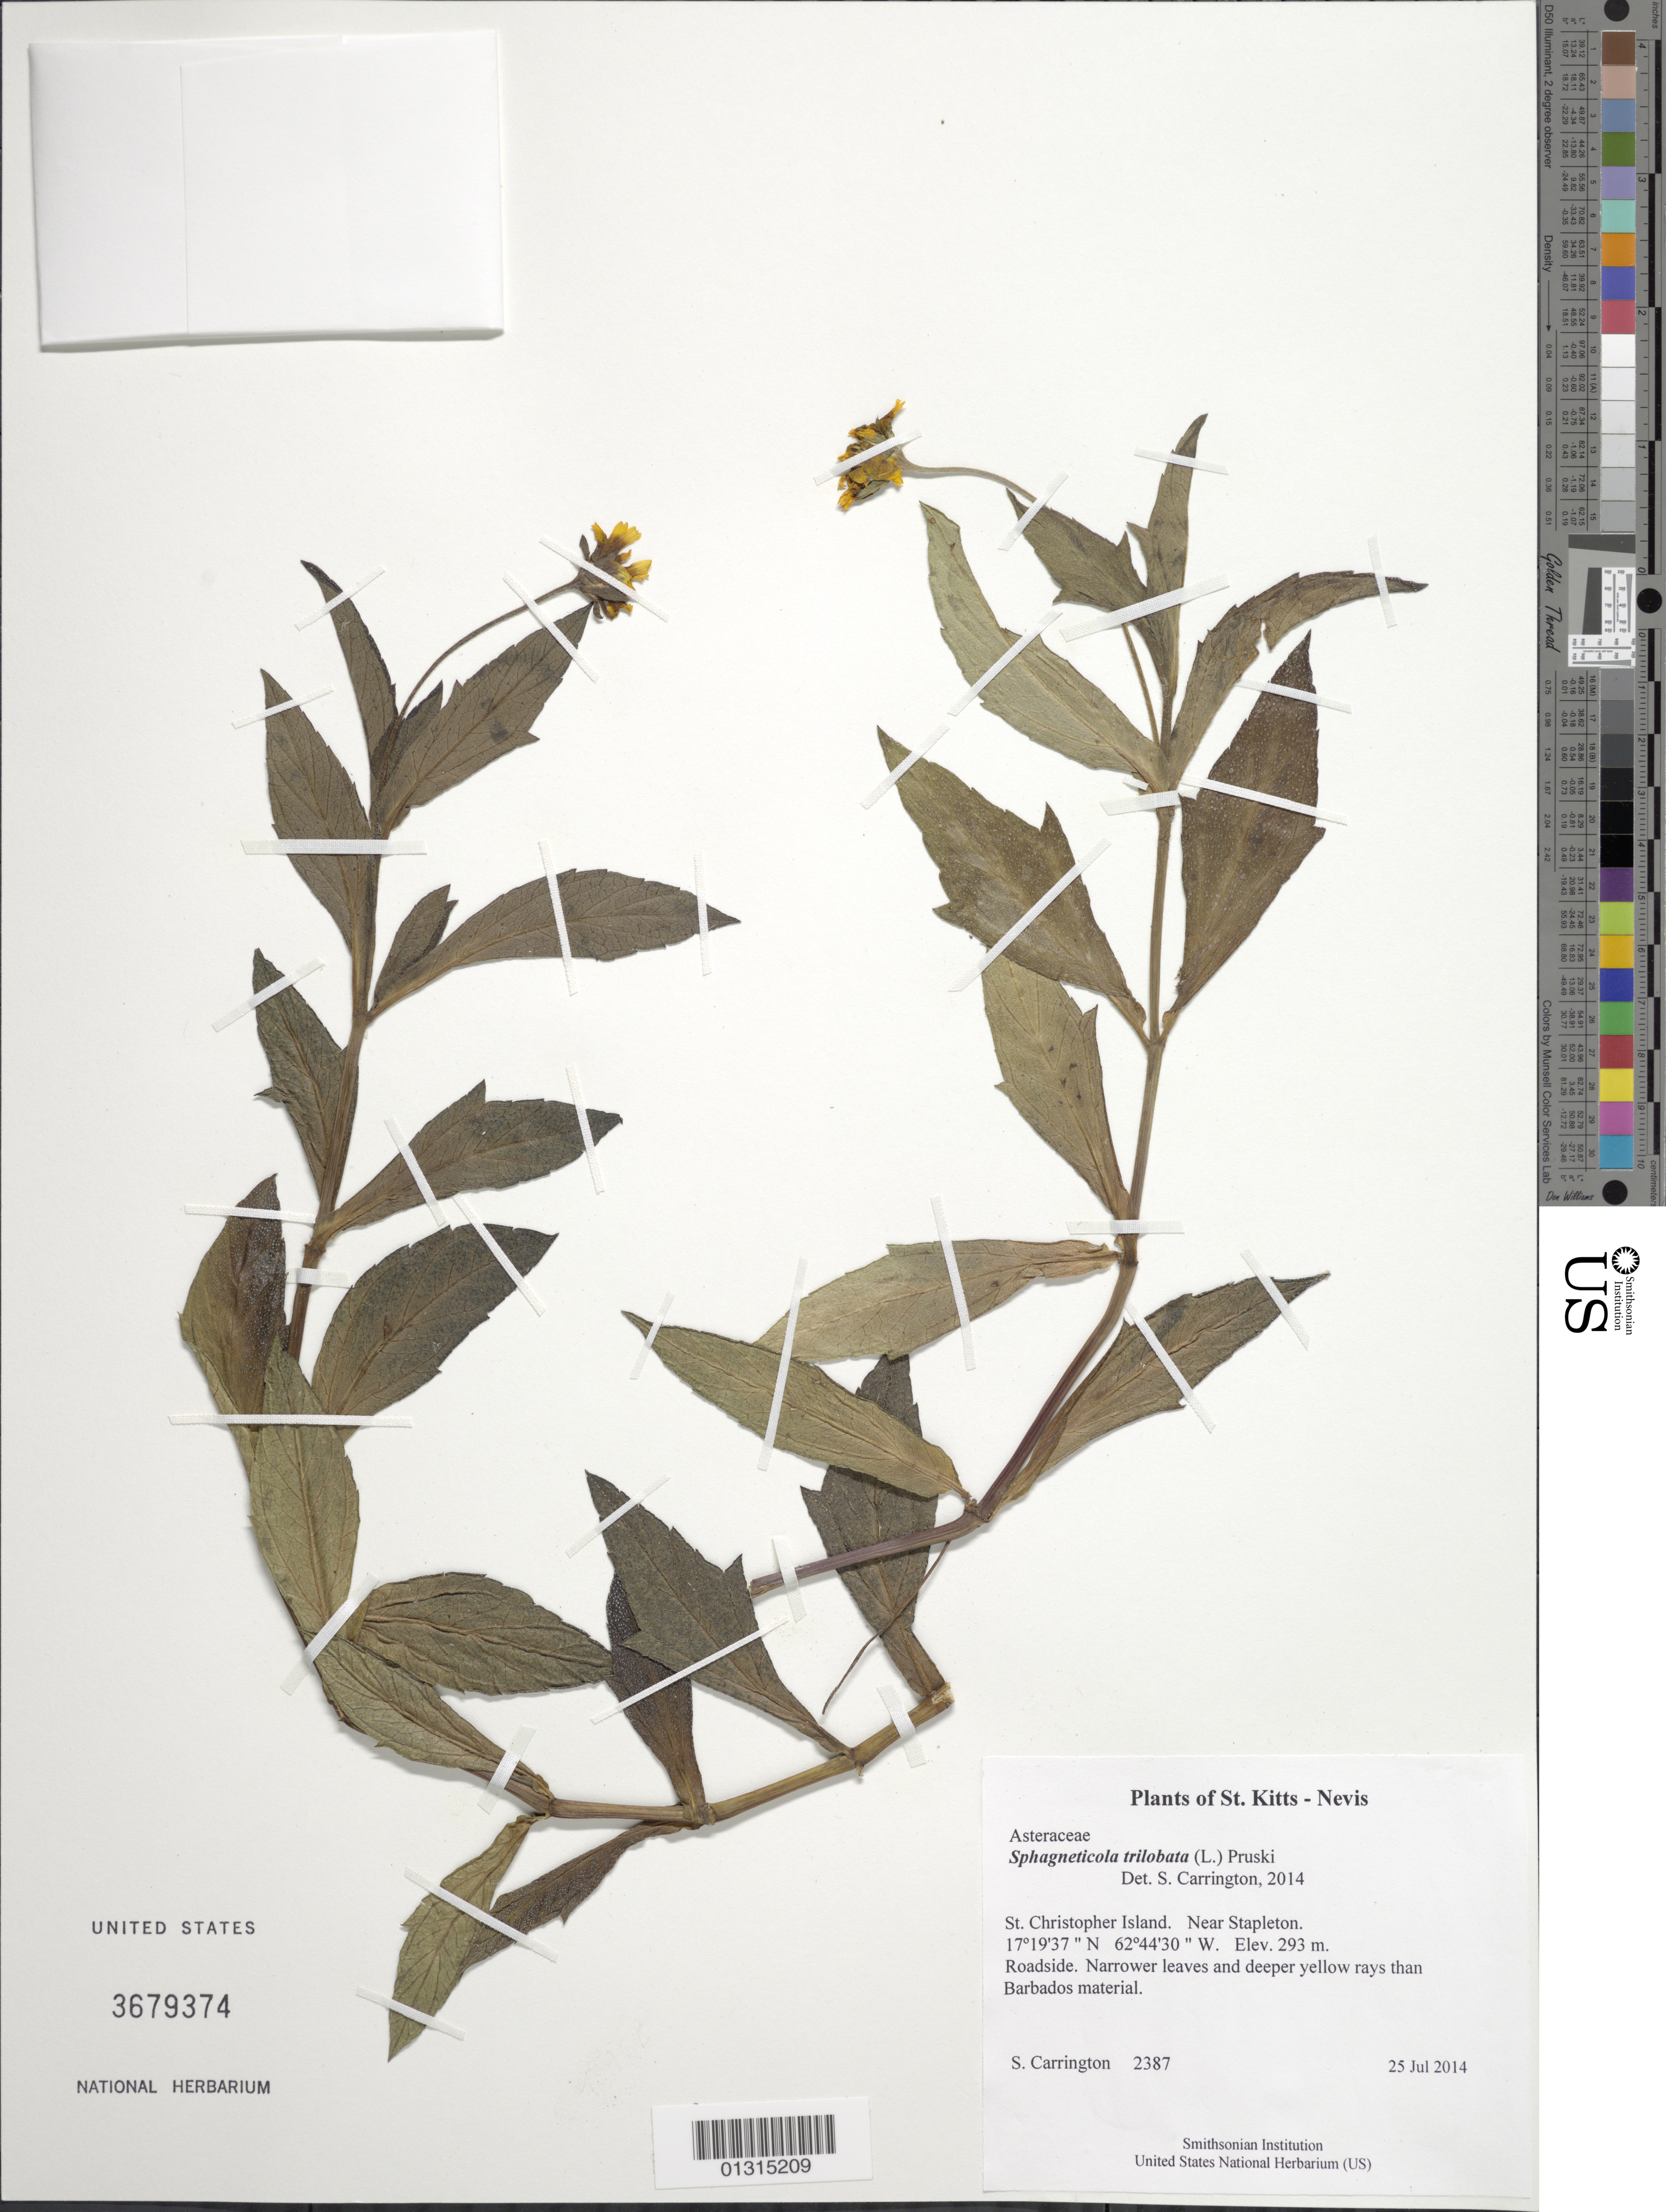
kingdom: Plantae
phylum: Tracheophyta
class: Magnoliopsida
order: Asterales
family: Asteraceae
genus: Sphagneticola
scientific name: Sphagneticola trilobata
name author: (L.) Pruski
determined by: Carrington, C. M. S.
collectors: C. M. S. Carrington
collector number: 2387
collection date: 2014-07-25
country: St. Christopher-Nevis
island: St. Christopher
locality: Near Stapleton.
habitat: Roadside.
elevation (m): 293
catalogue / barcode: US 3679374